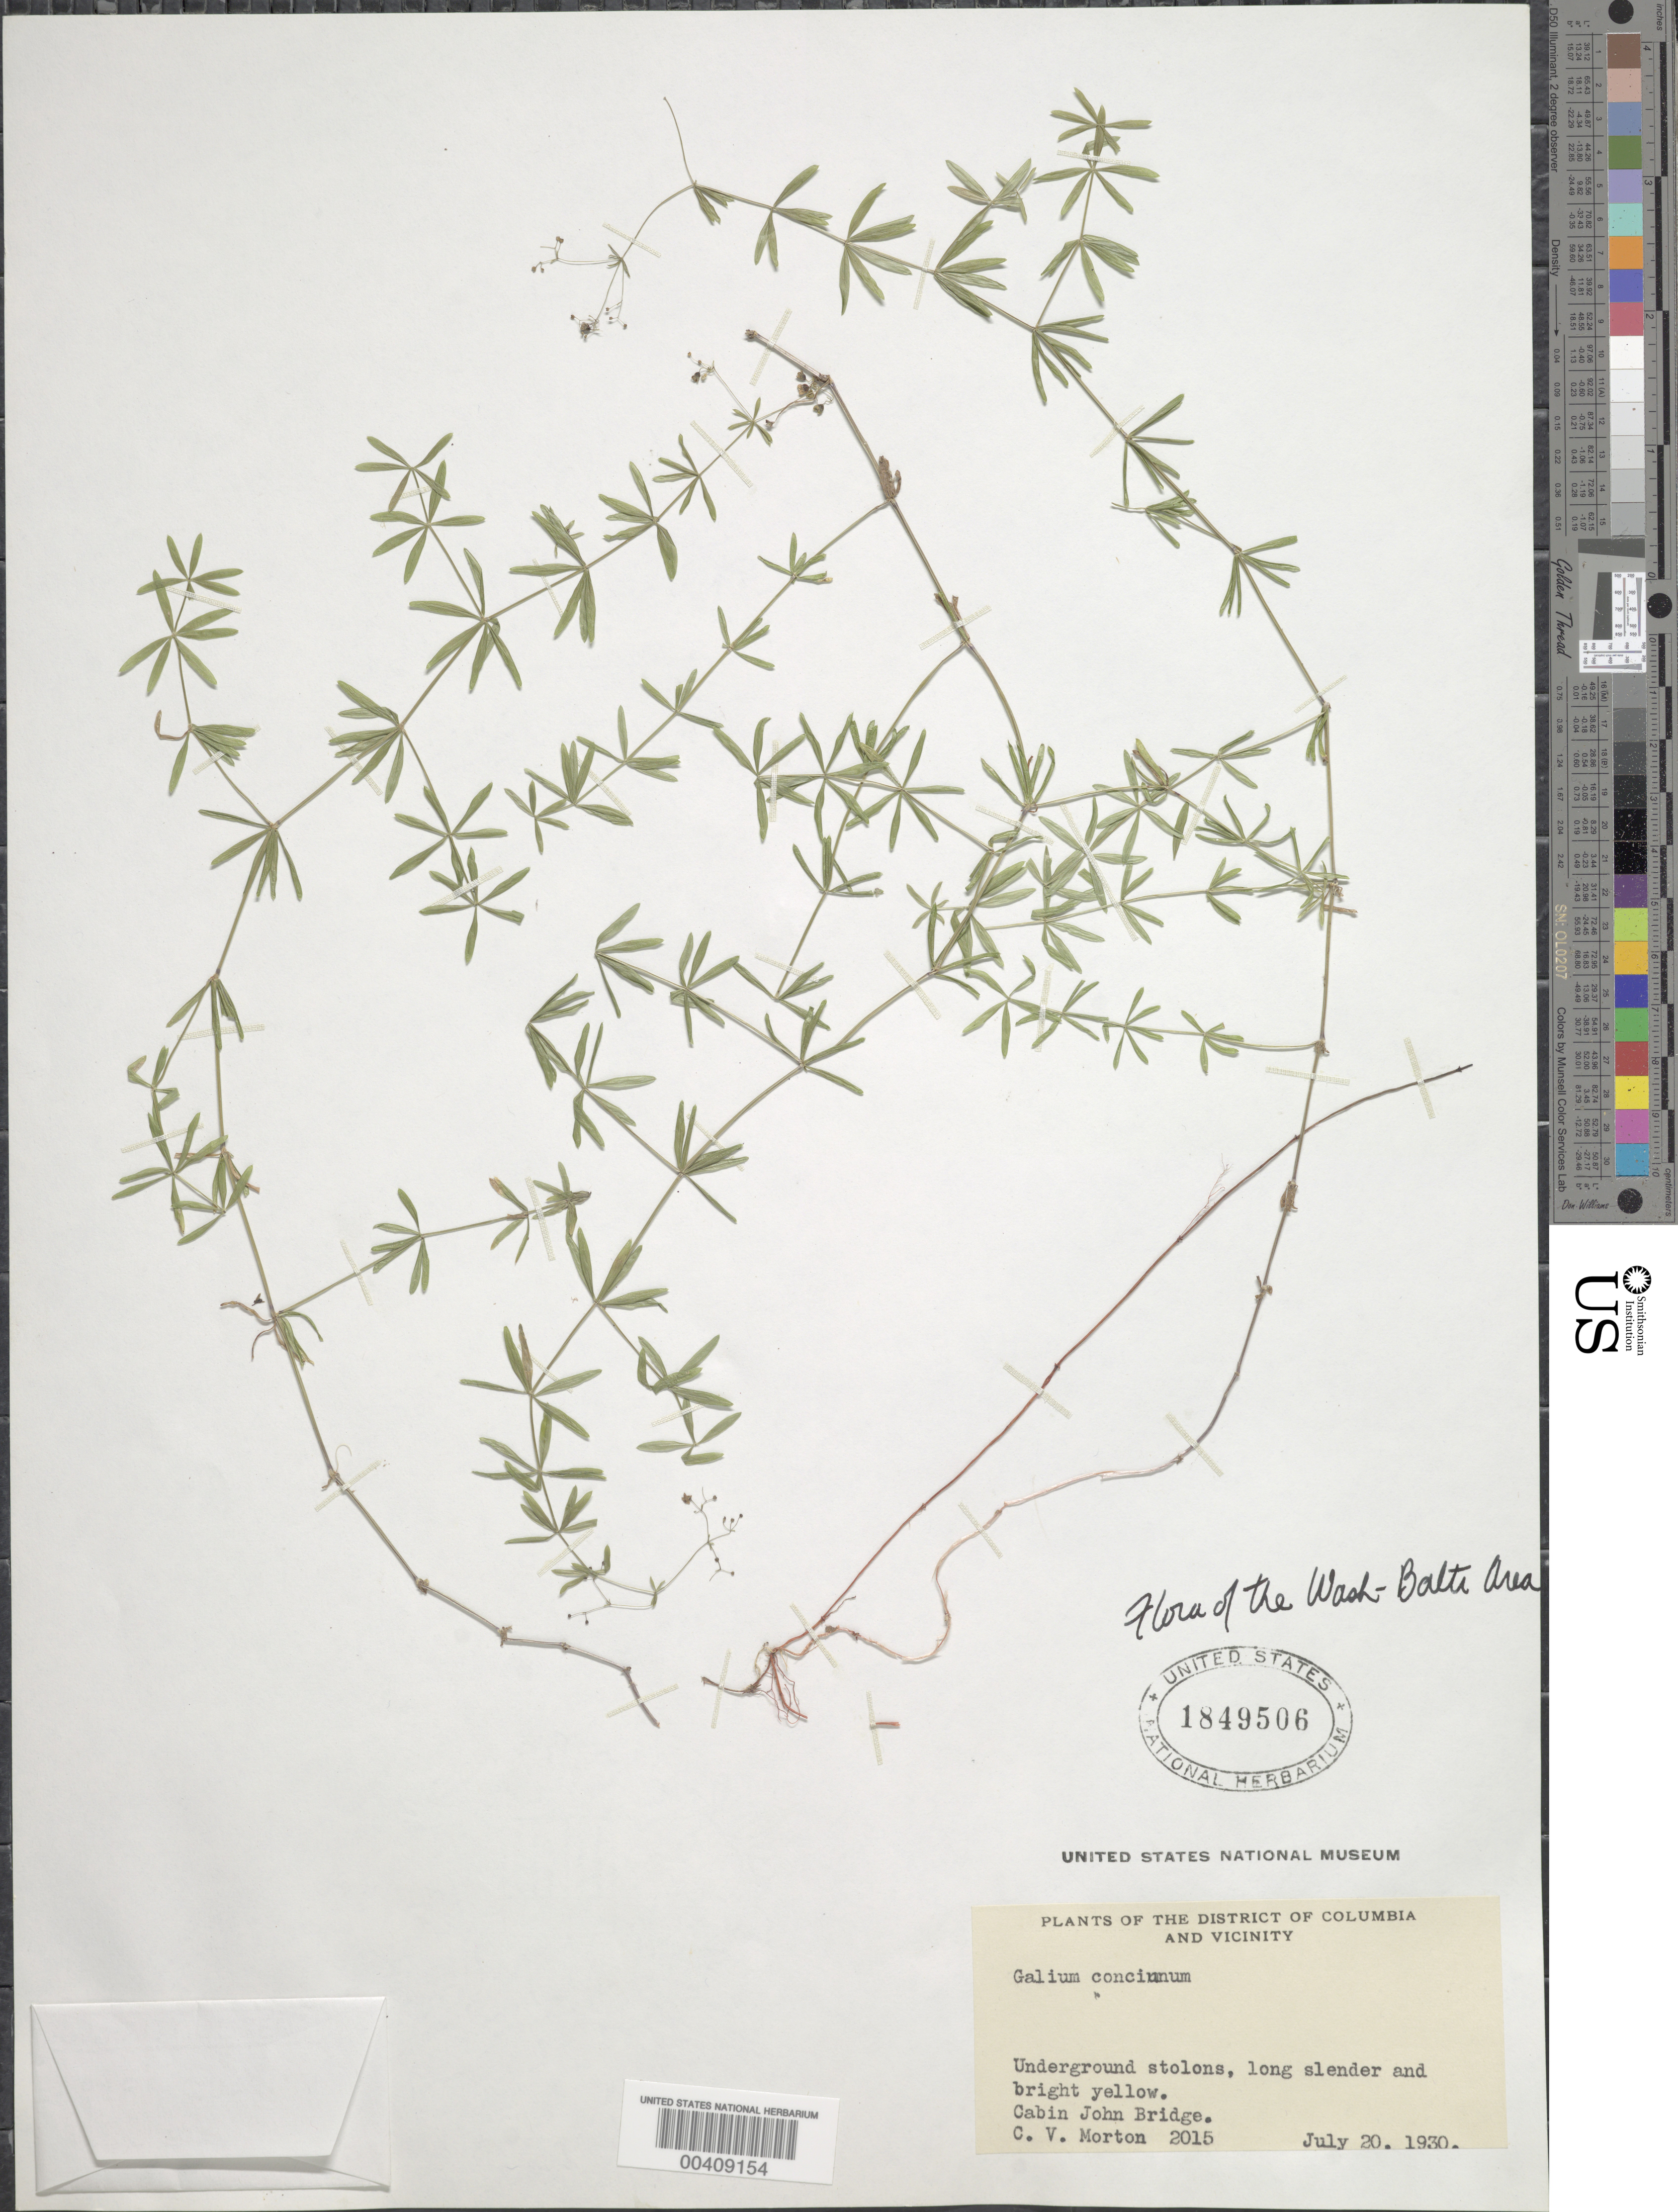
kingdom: Plantae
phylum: Tracheophyta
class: Magnoliopsida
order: Gentianales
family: Rubiaceae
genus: Galium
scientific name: Galium concinnum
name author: Torr. & A. Gray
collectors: C. V. Morton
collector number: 2015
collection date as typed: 20 Jul 1930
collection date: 1930-07-20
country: United States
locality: Cabin John Bridge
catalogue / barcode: US 1849506